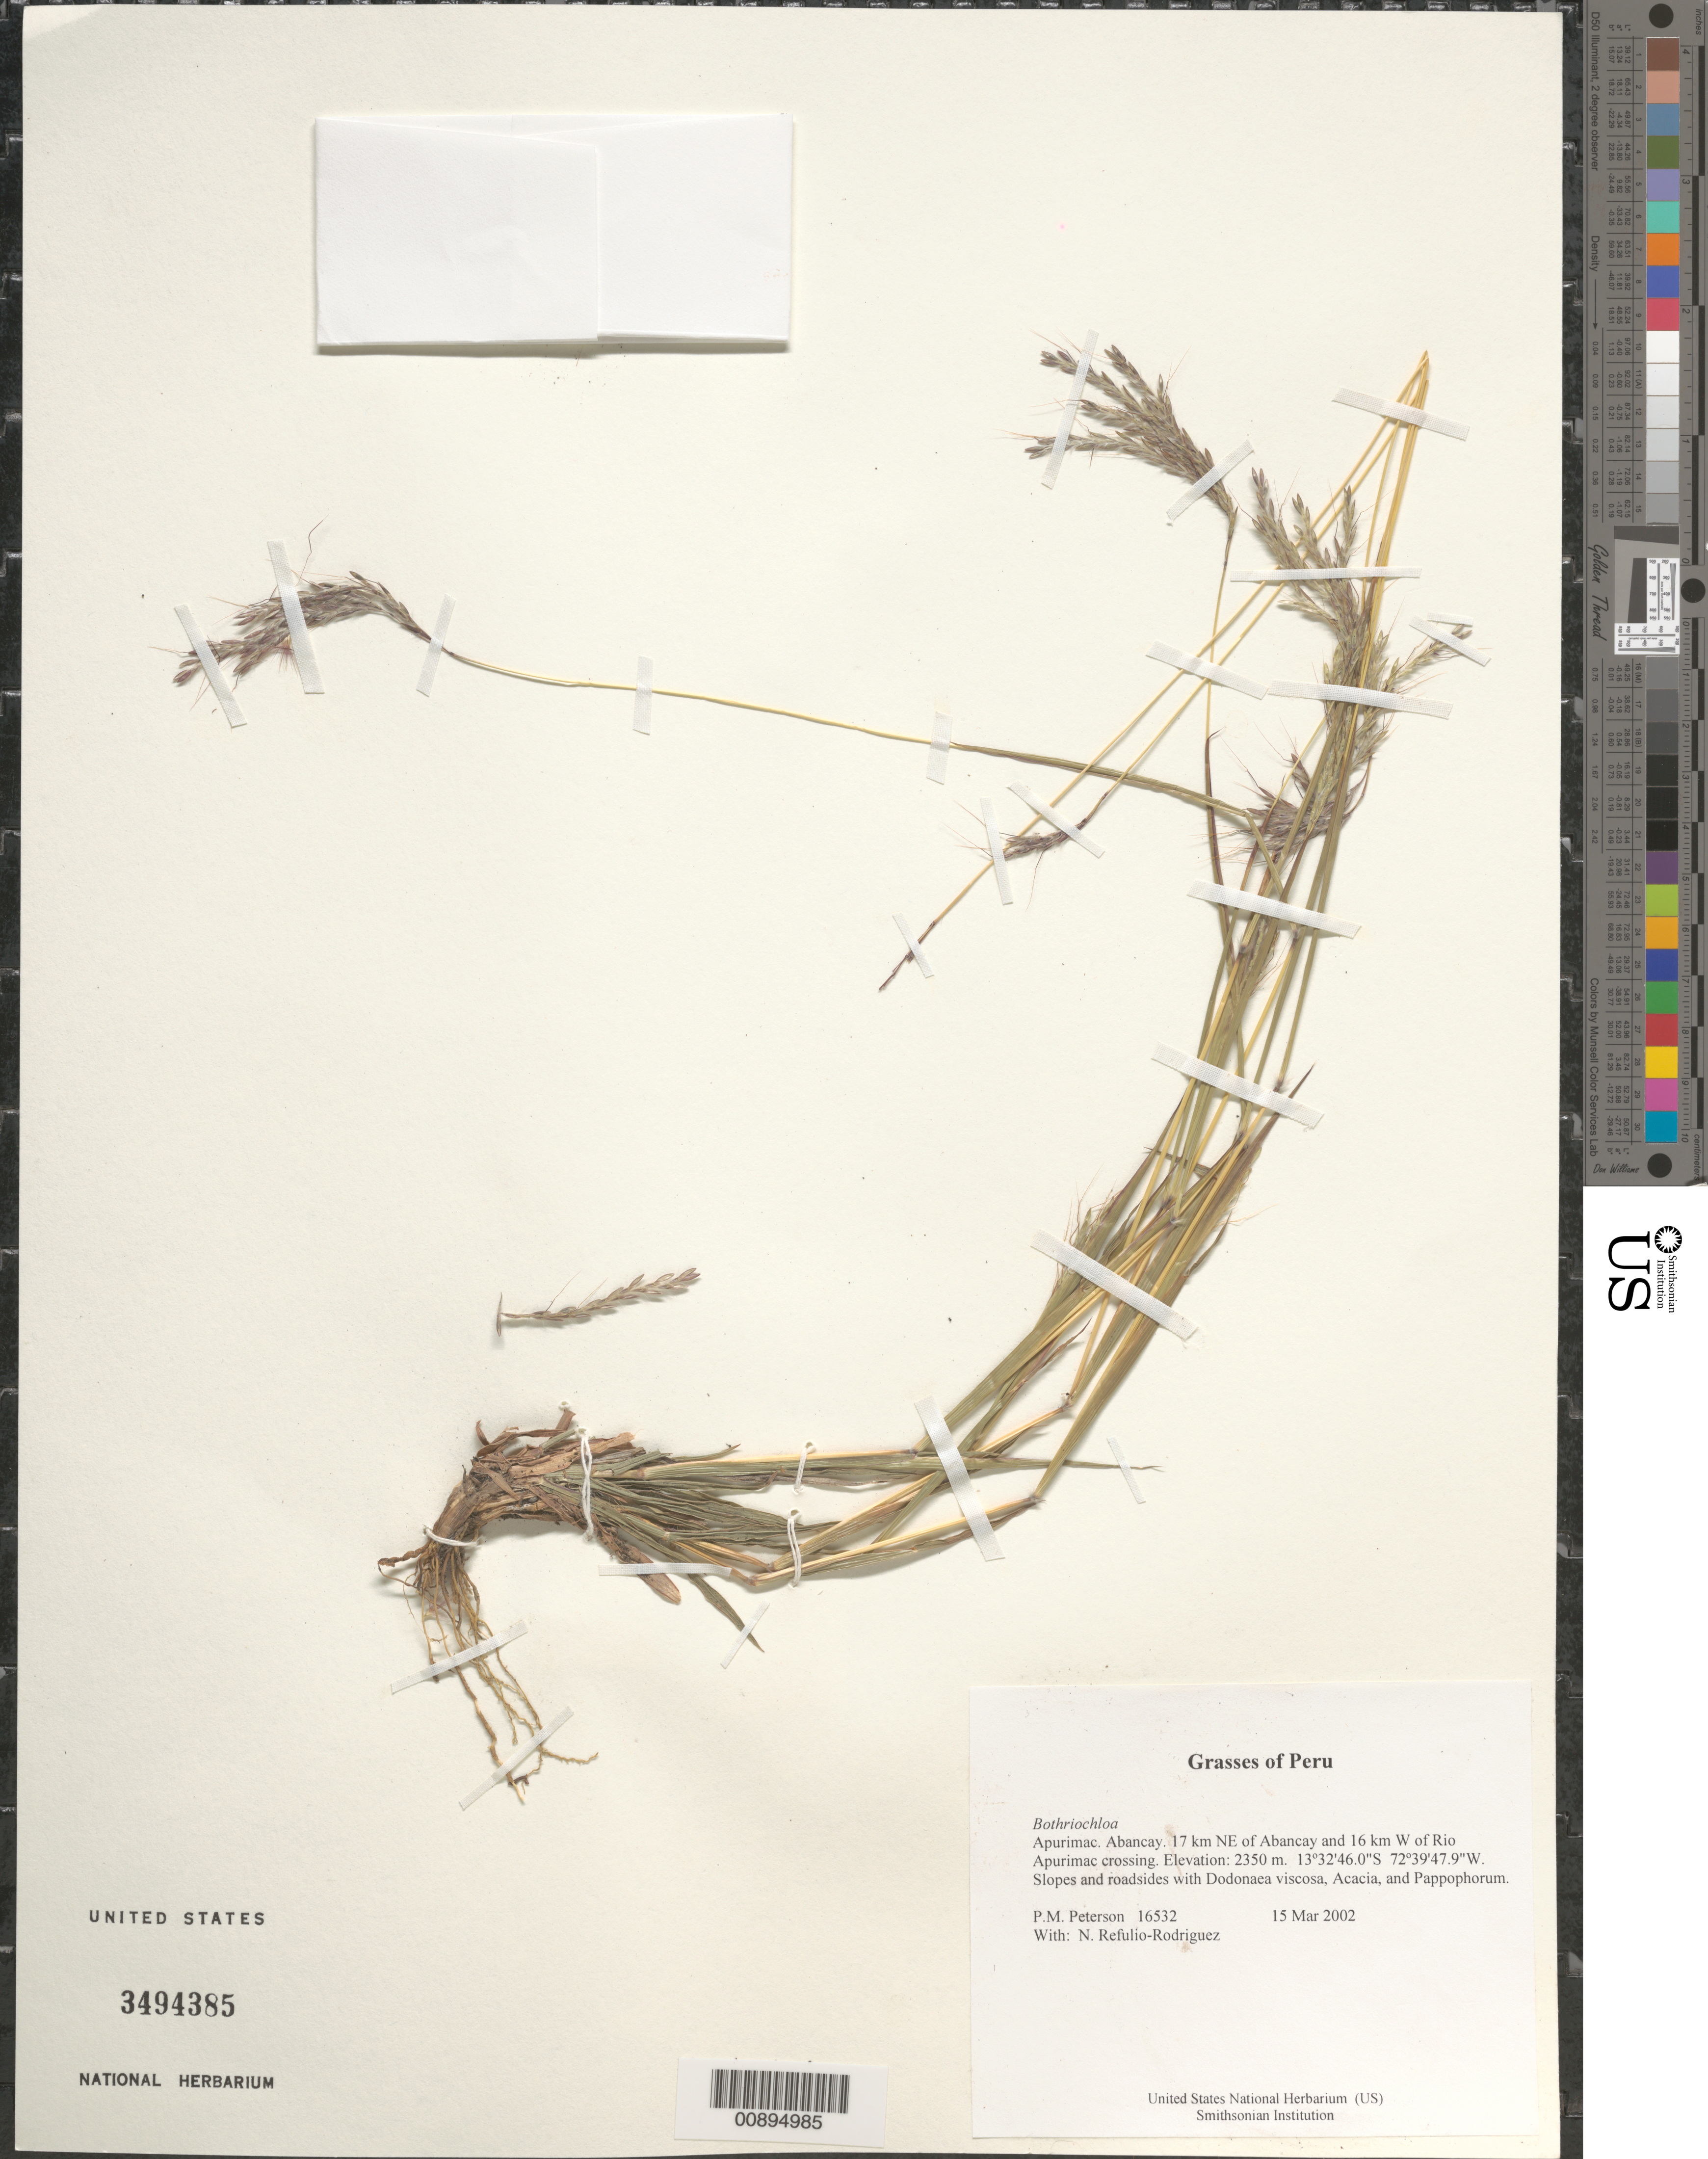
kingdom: Plantae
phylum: Tracheophyta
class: Liliopsida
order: Poales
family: Poaceae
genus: Bothriochloa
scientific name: Bothriochloa sp.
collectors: P. M. Peterson & N. Refulio-Rodríguez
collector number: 16532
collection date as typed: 15 Mar 2002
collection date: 2002-03-15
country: Peru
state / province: Apurímac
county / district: Abancay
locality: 17 km NE of Abancay and 16 km W of Rio Apurimac crossing.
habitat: Slopes and roadsides with ~Dodonaea viscosa, Acacia, and Pappophorum~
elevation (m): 2350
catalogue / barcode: US 3494385